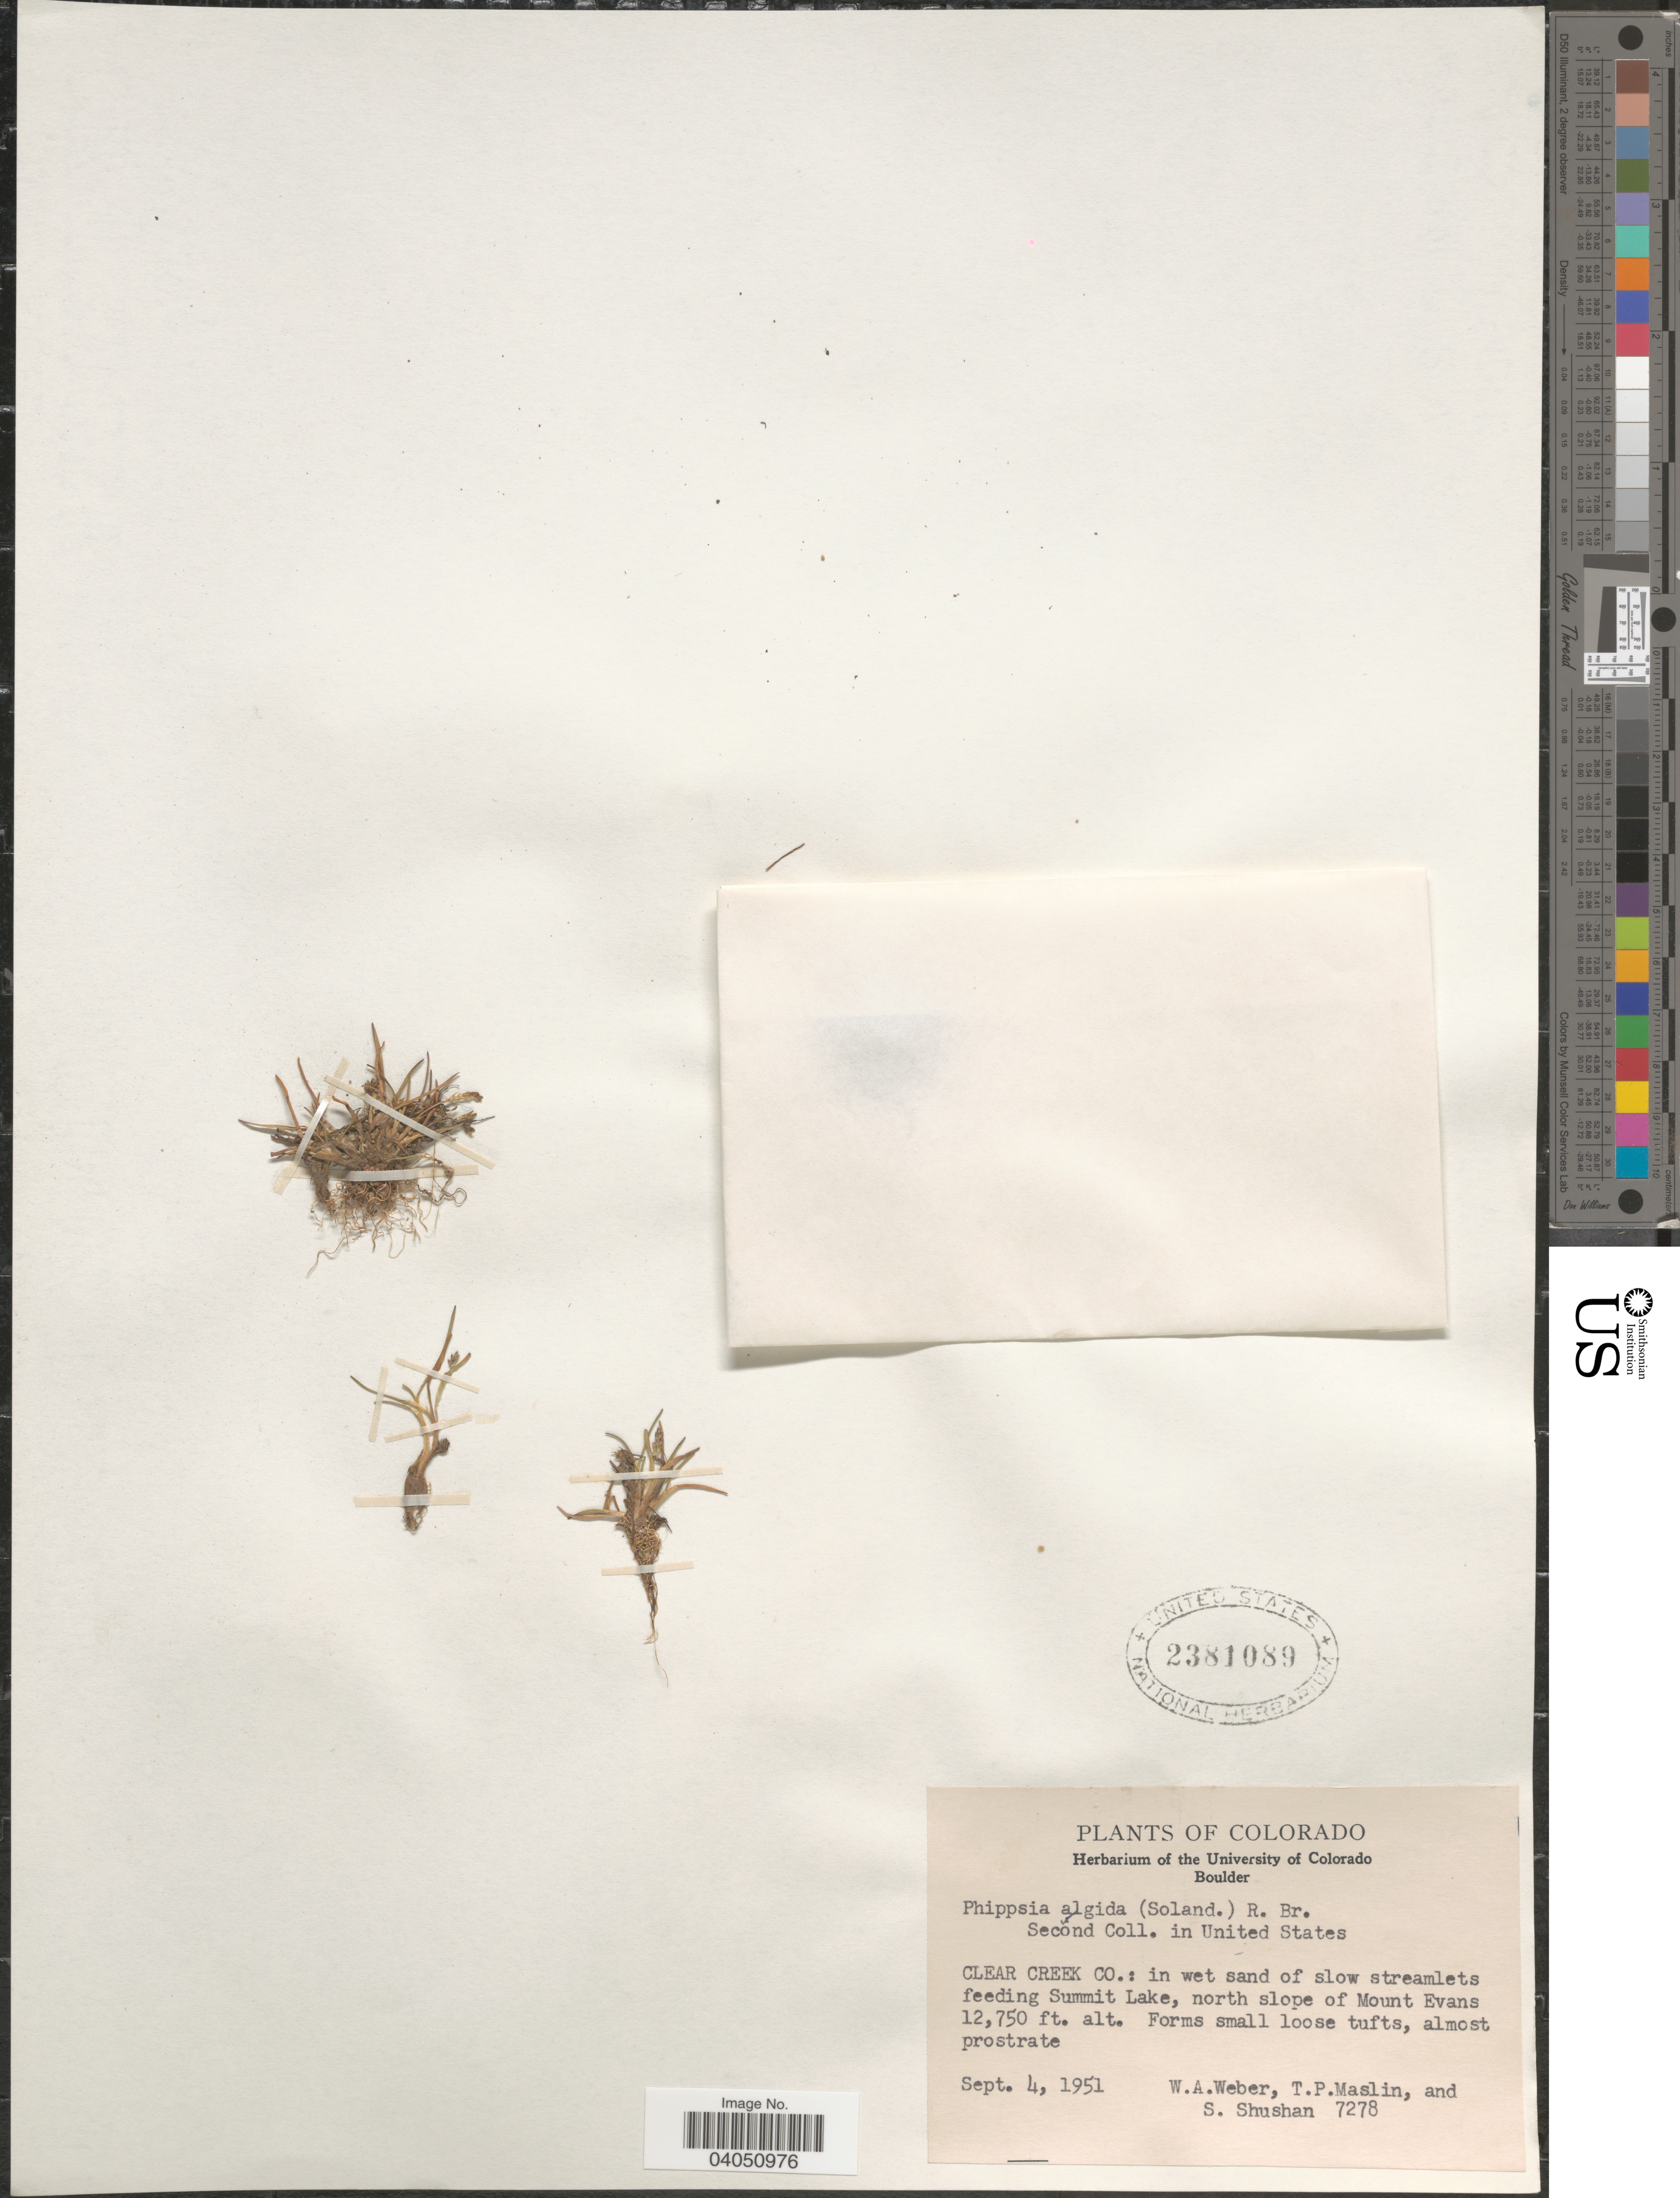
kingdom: Plantae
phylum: Tracheophyta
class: Liliopsida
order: Poales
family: Poaceae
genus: Phippsia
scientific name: Phippsia algida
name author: (Sol.) R. Br.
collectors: W. A. Weber, T. Maslin & S. Shushan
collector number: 7278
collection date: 1951-09-04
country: United States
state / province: Colorado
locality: Clear Creek Co.: in wet sand of slow streamlets feeding Summit Lake, north slope of Mount Evans.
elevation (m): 3886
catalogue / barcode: US 2381089